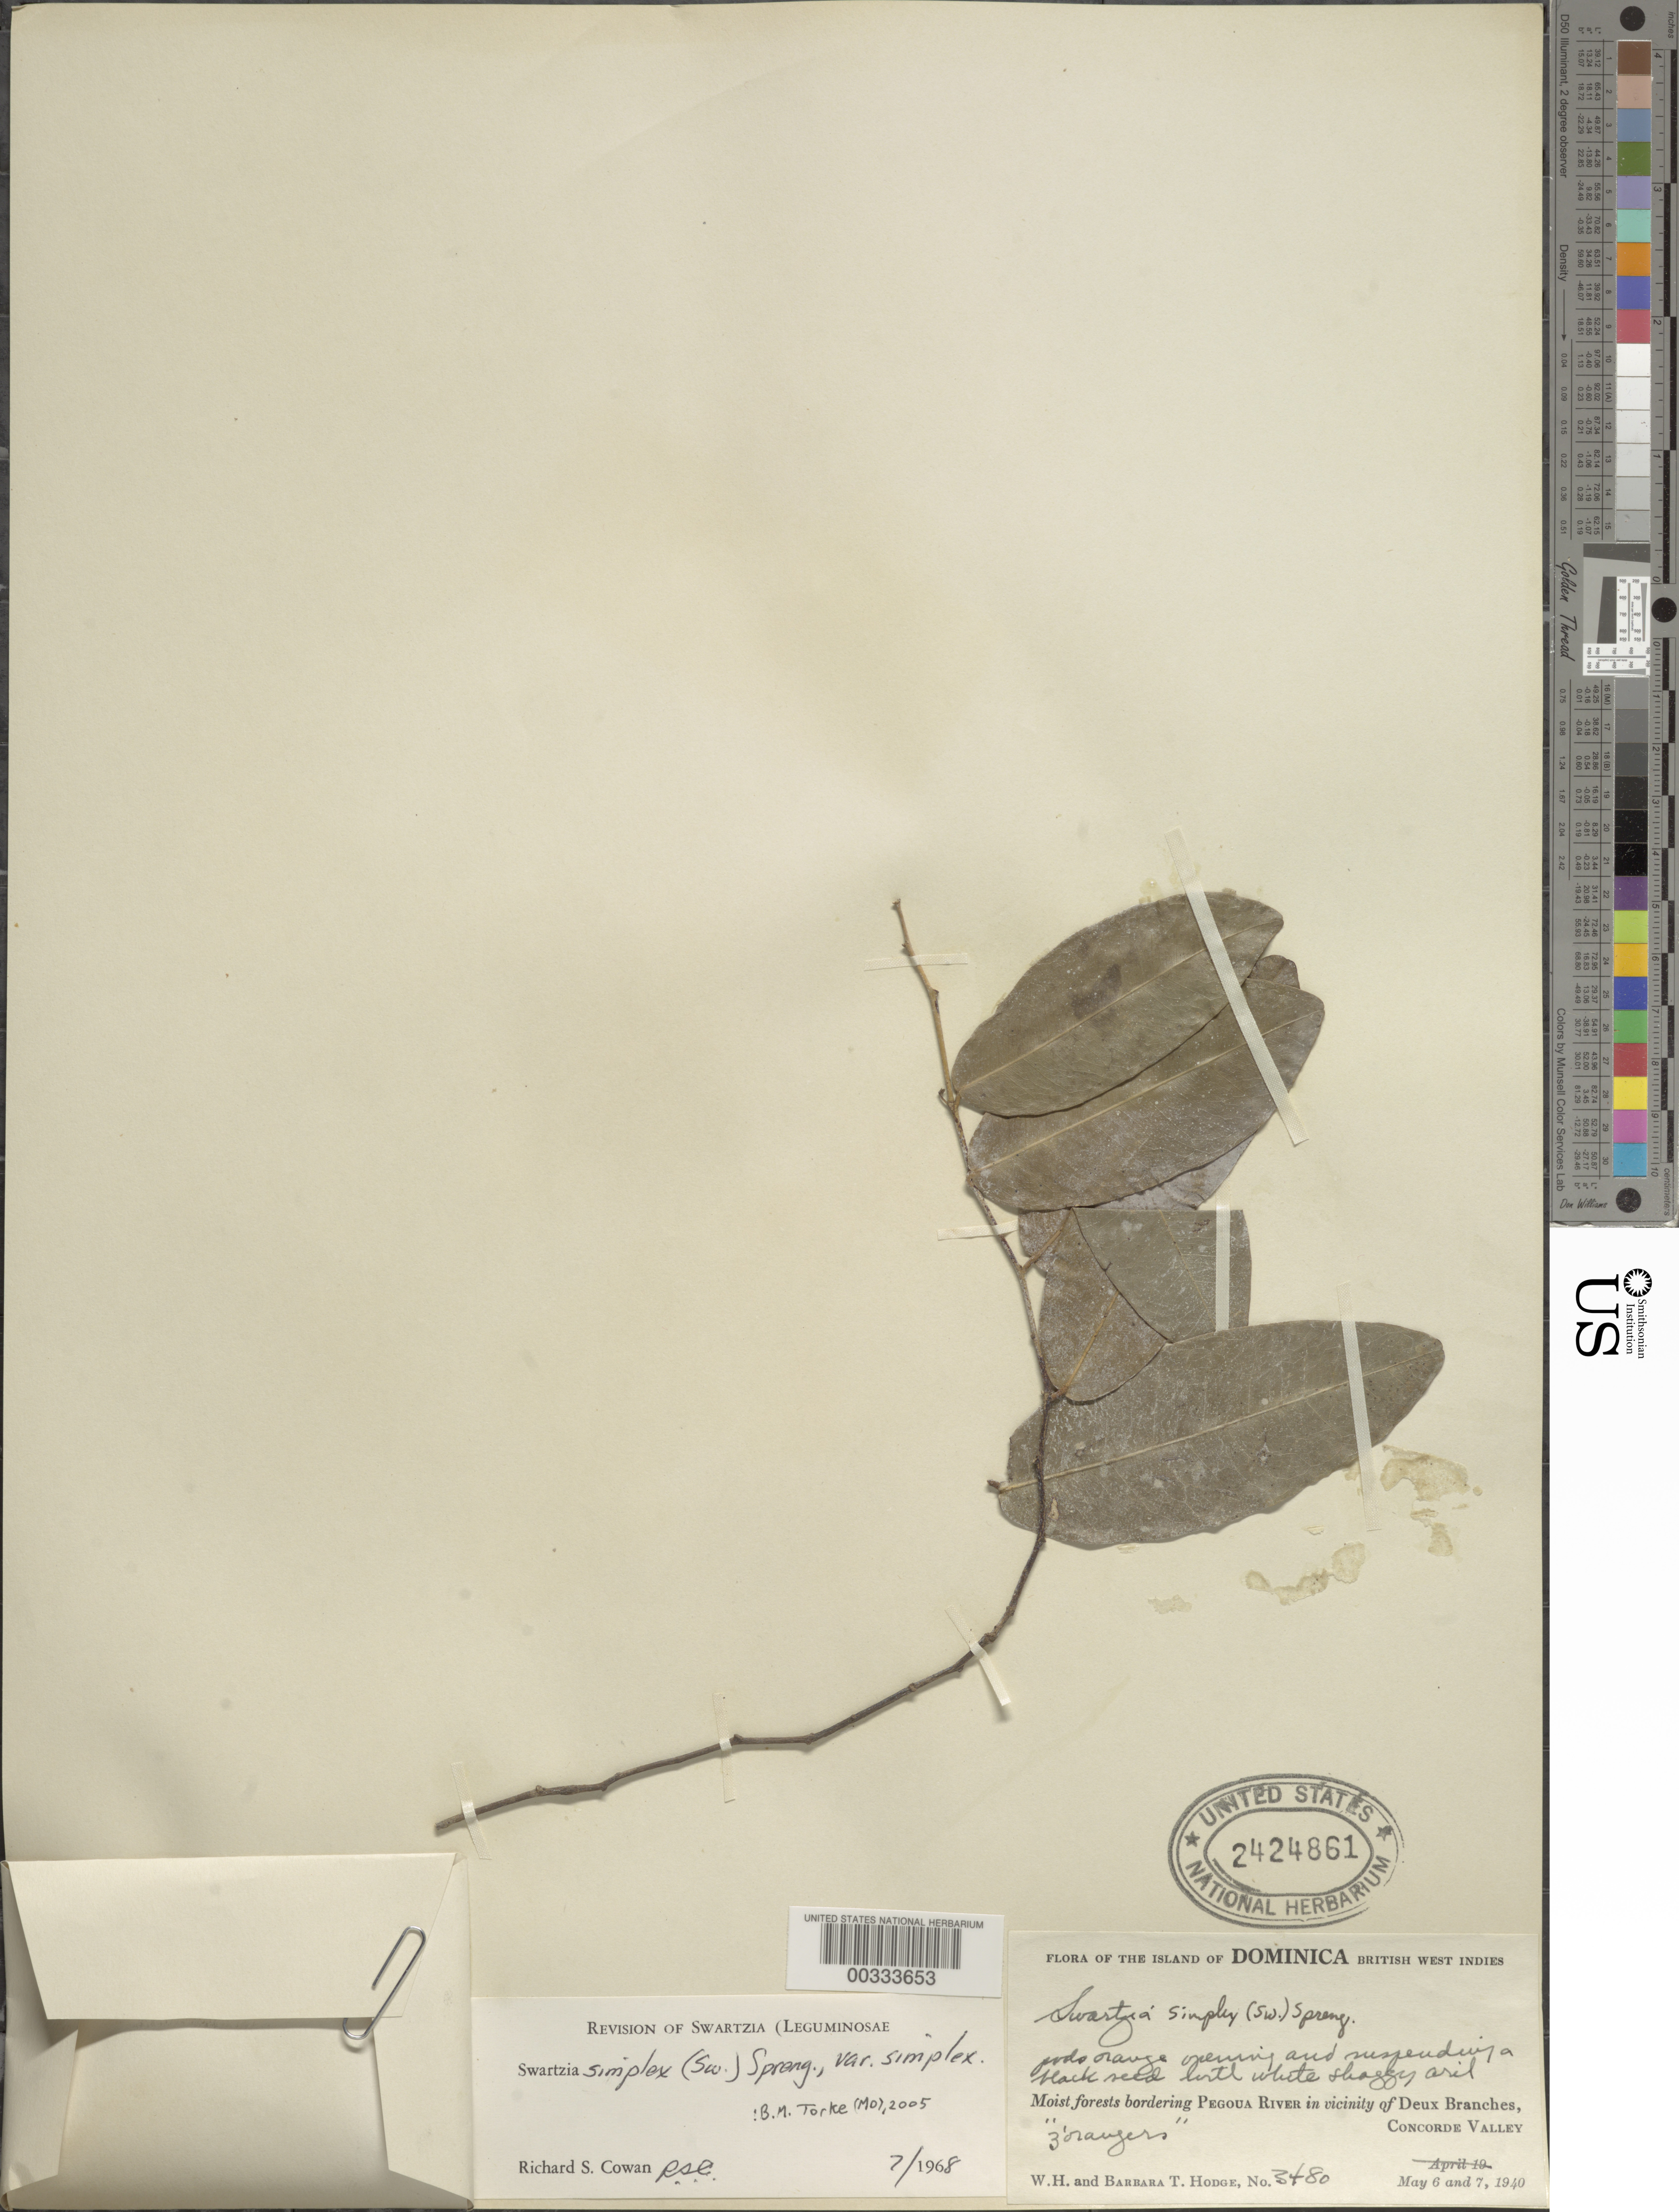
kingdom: Plantae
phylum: Tracheophyta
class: Magnoliopsida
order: Fabales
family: Fabaceae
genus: Swartzia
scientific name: Swartzia simplex var. simplex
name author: (Sw.) Spreng.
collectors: W. Hodge & B. Hodge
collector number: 3480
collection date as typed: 06 May 1940 and 07 May 1940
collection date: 1940-05-06,1940-05-07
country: Dominica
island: Dominica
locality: Bordering pegoua river in vicinity of deux branches, concorde valley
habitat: Moist forests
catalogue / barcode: US 2424861